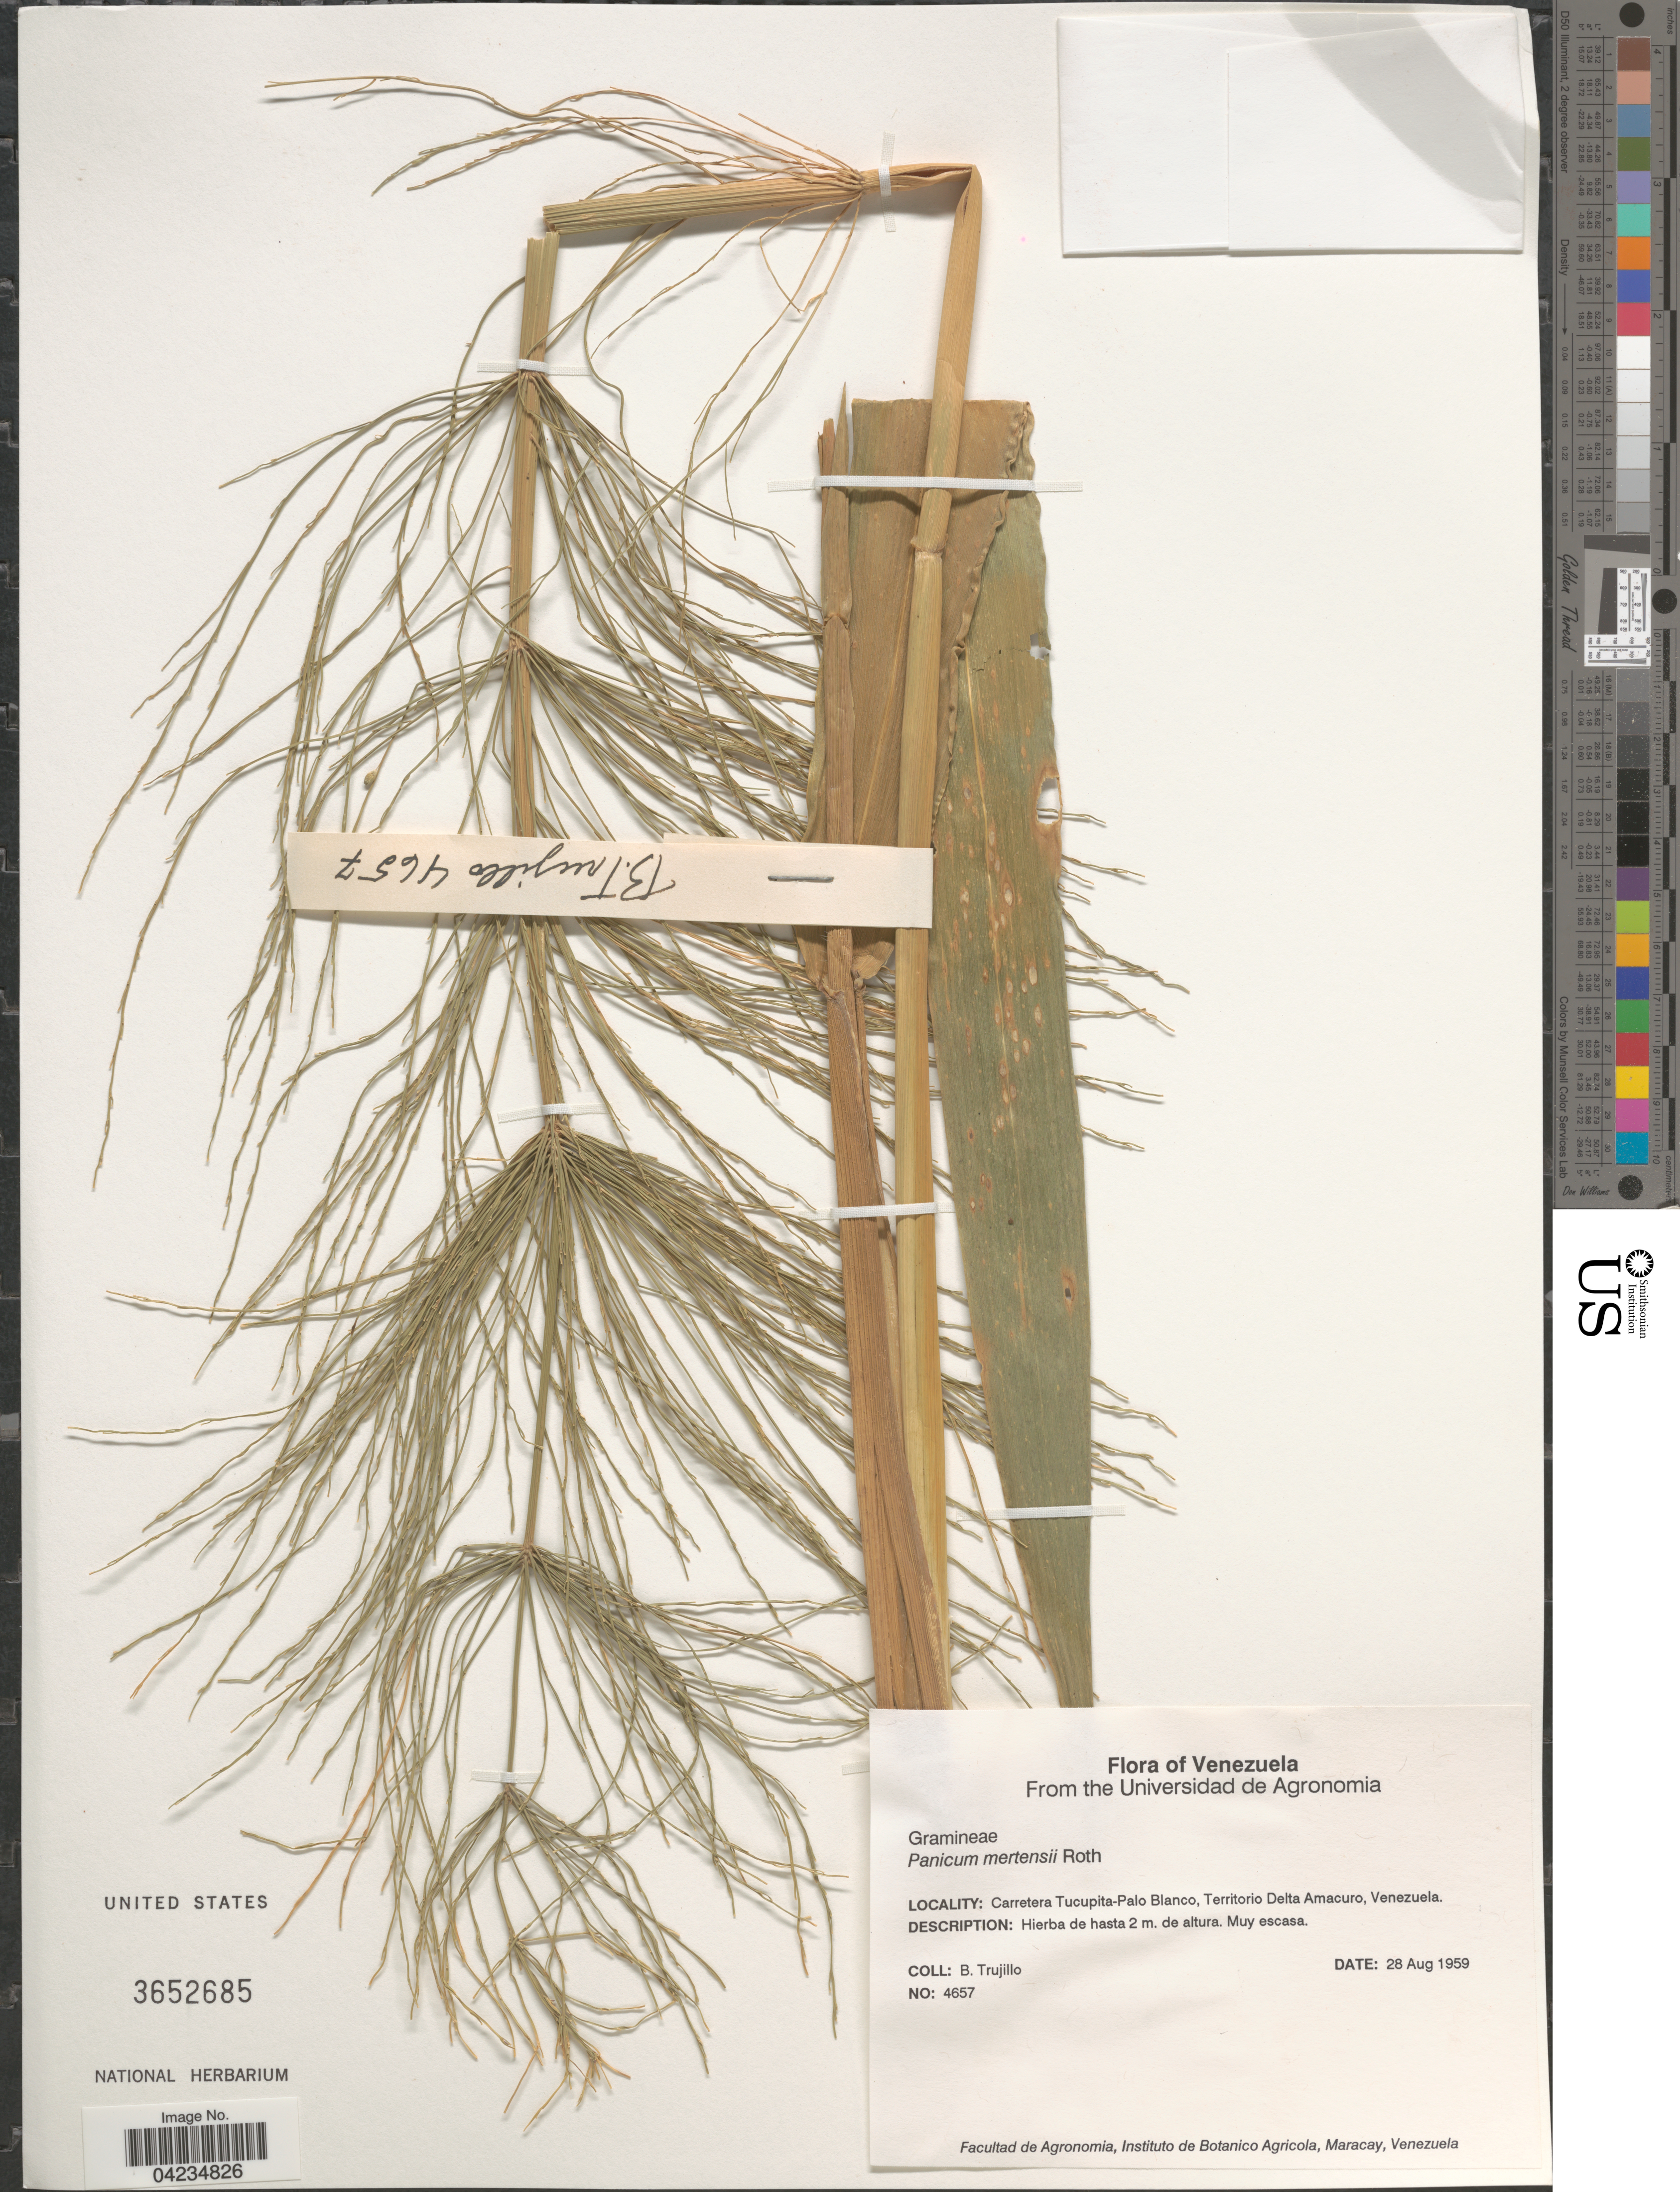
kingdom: Plantae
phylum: Tracheophyta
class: Liliopsida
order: Poales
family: Poaceae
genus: Stephostachys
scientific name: Stephostachys mertensii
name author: (Roth) Zuloaga & Marrone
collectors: B. Trujillo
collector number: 4657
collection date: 1959-08-28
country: Venezuela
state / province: Delta Amacuro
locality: Carretera Tucupita- Palo Blanco.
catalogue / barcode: US 3652685